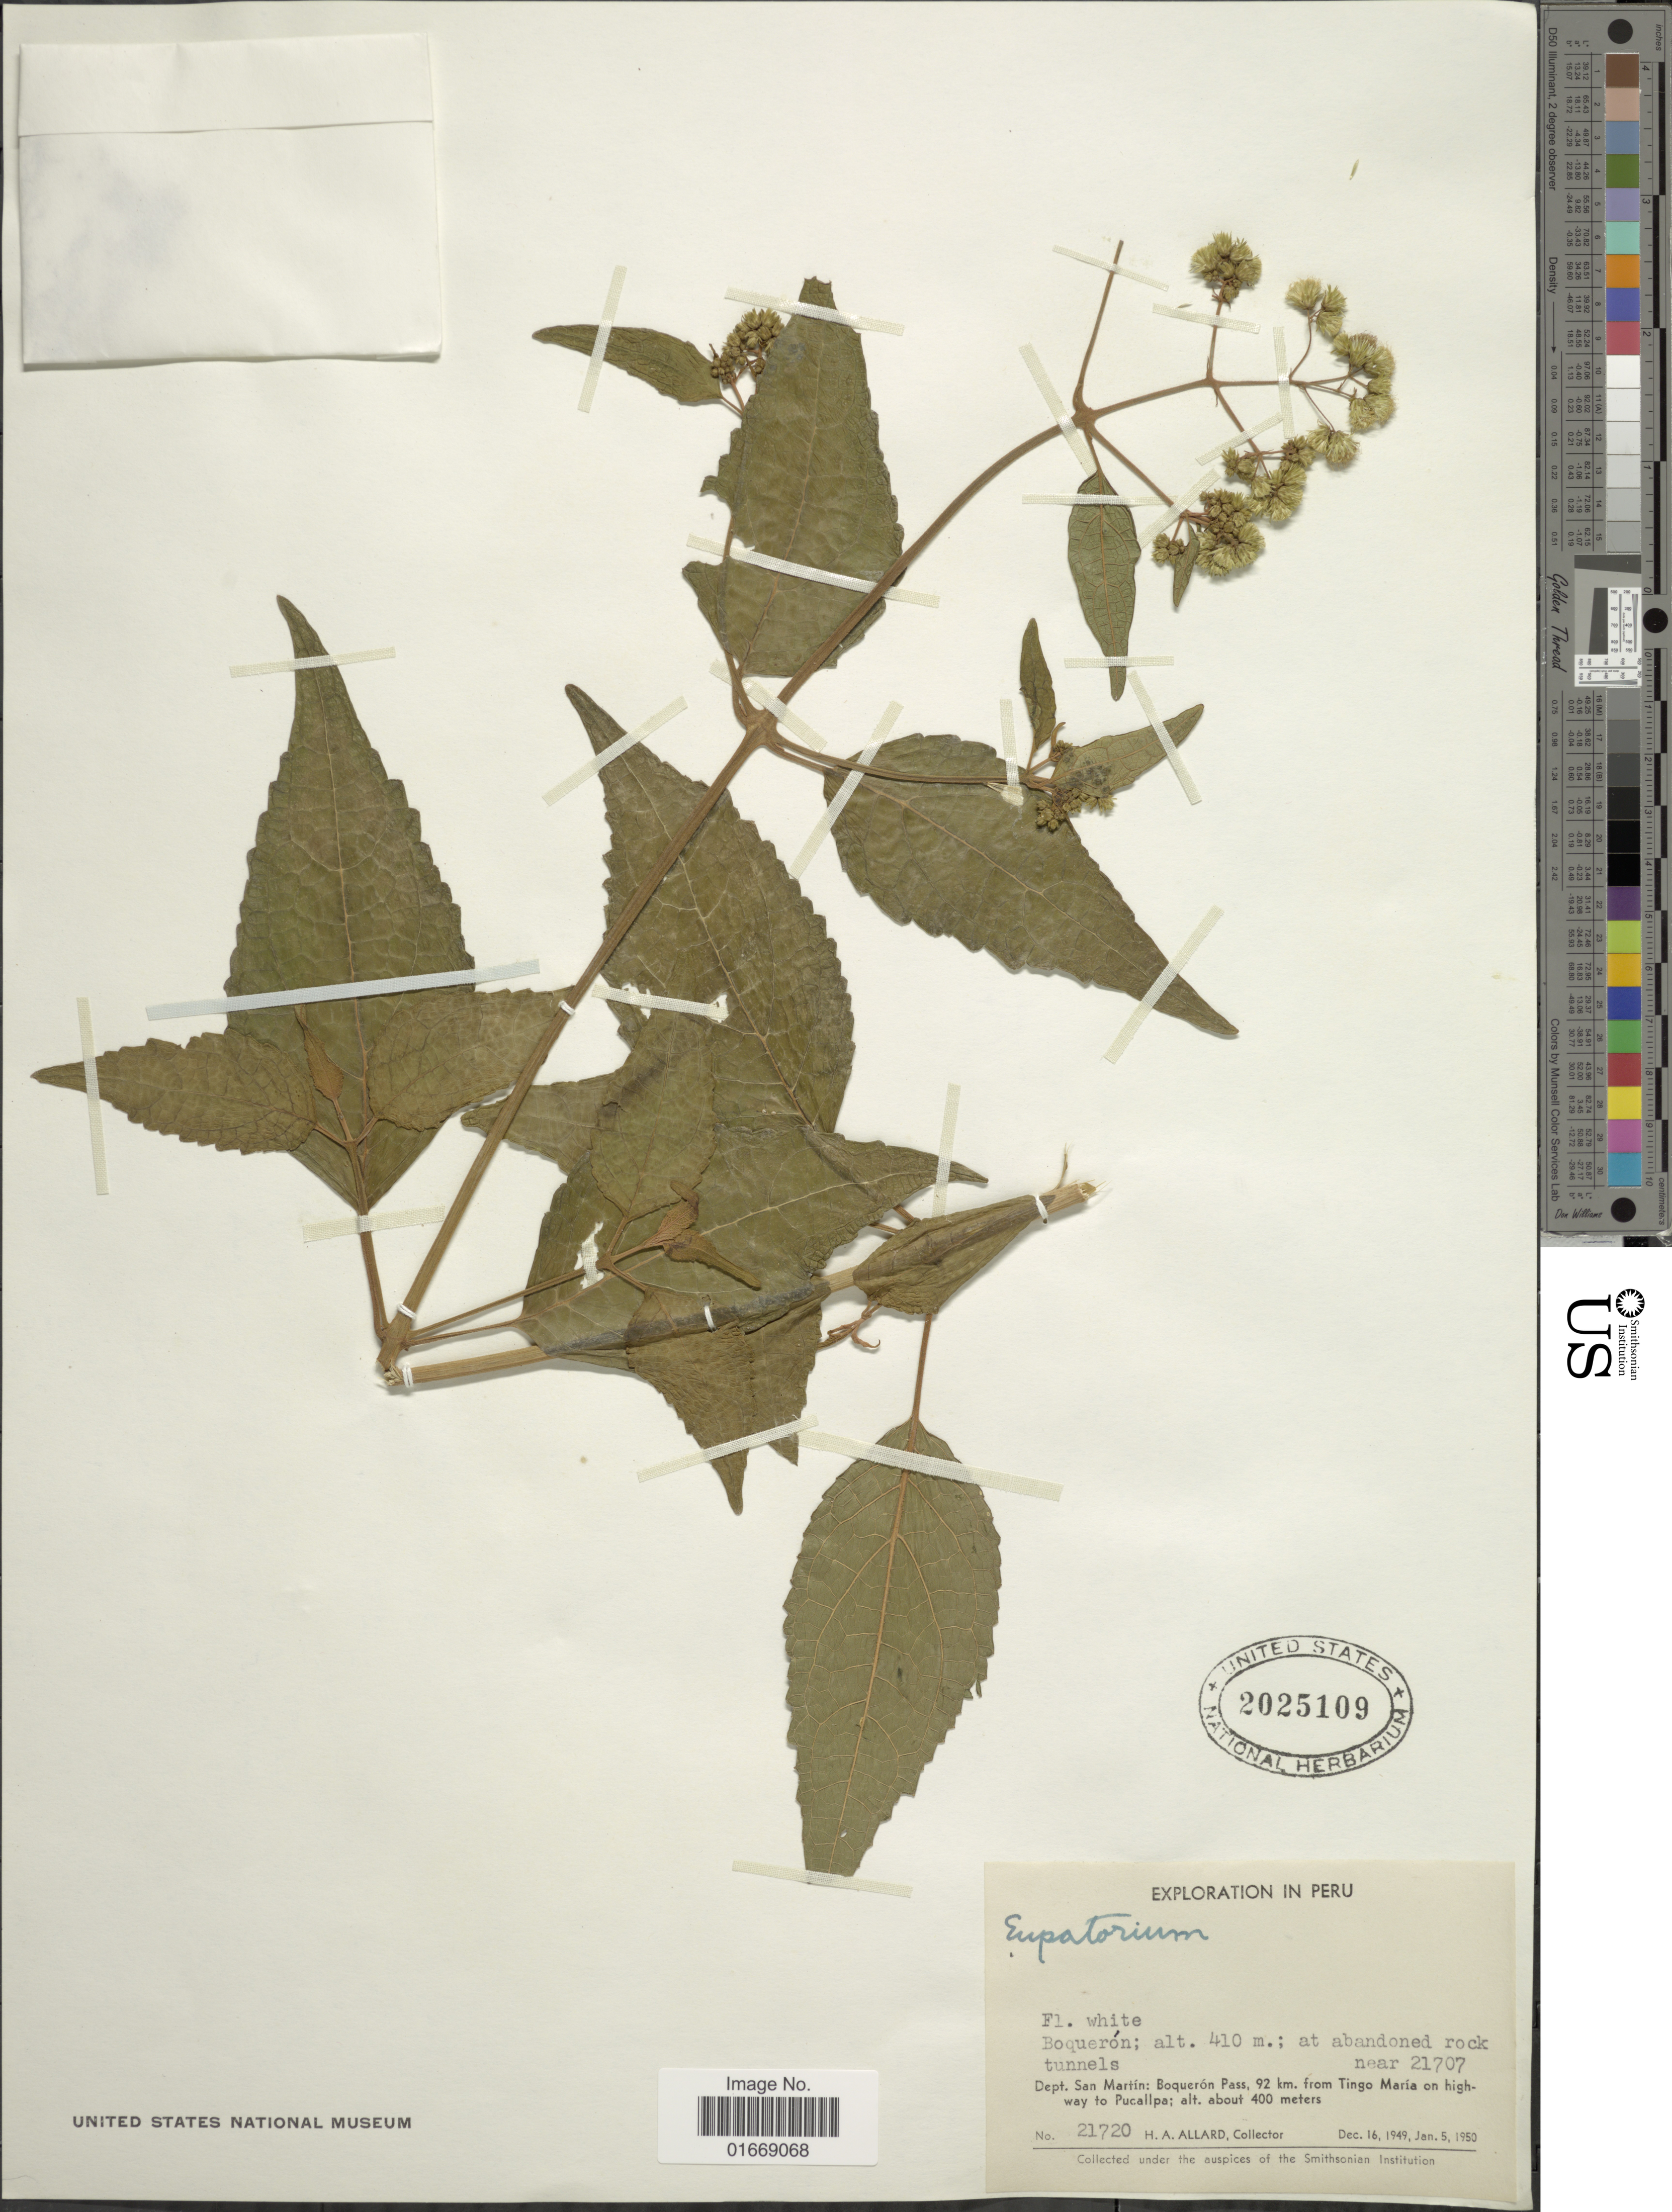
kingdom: Plantae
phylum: Tracheophyta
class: Magnoliopsida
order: Asterales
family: Asteraceae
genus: Hebeclinium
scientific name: Hebeclinium hylophorbum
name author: (B.L. Rob.) R.M. King & H. Rob.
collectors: H. A. Allard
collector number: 21720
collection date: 1949-12-16/1950-01-05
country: Peru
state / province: San Martín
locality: Boqueron Pass, 92 km from Tingo Maria on highway to Pucallpa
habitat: at abandoned rock tunnels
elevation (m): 400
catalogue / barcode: US 2025109